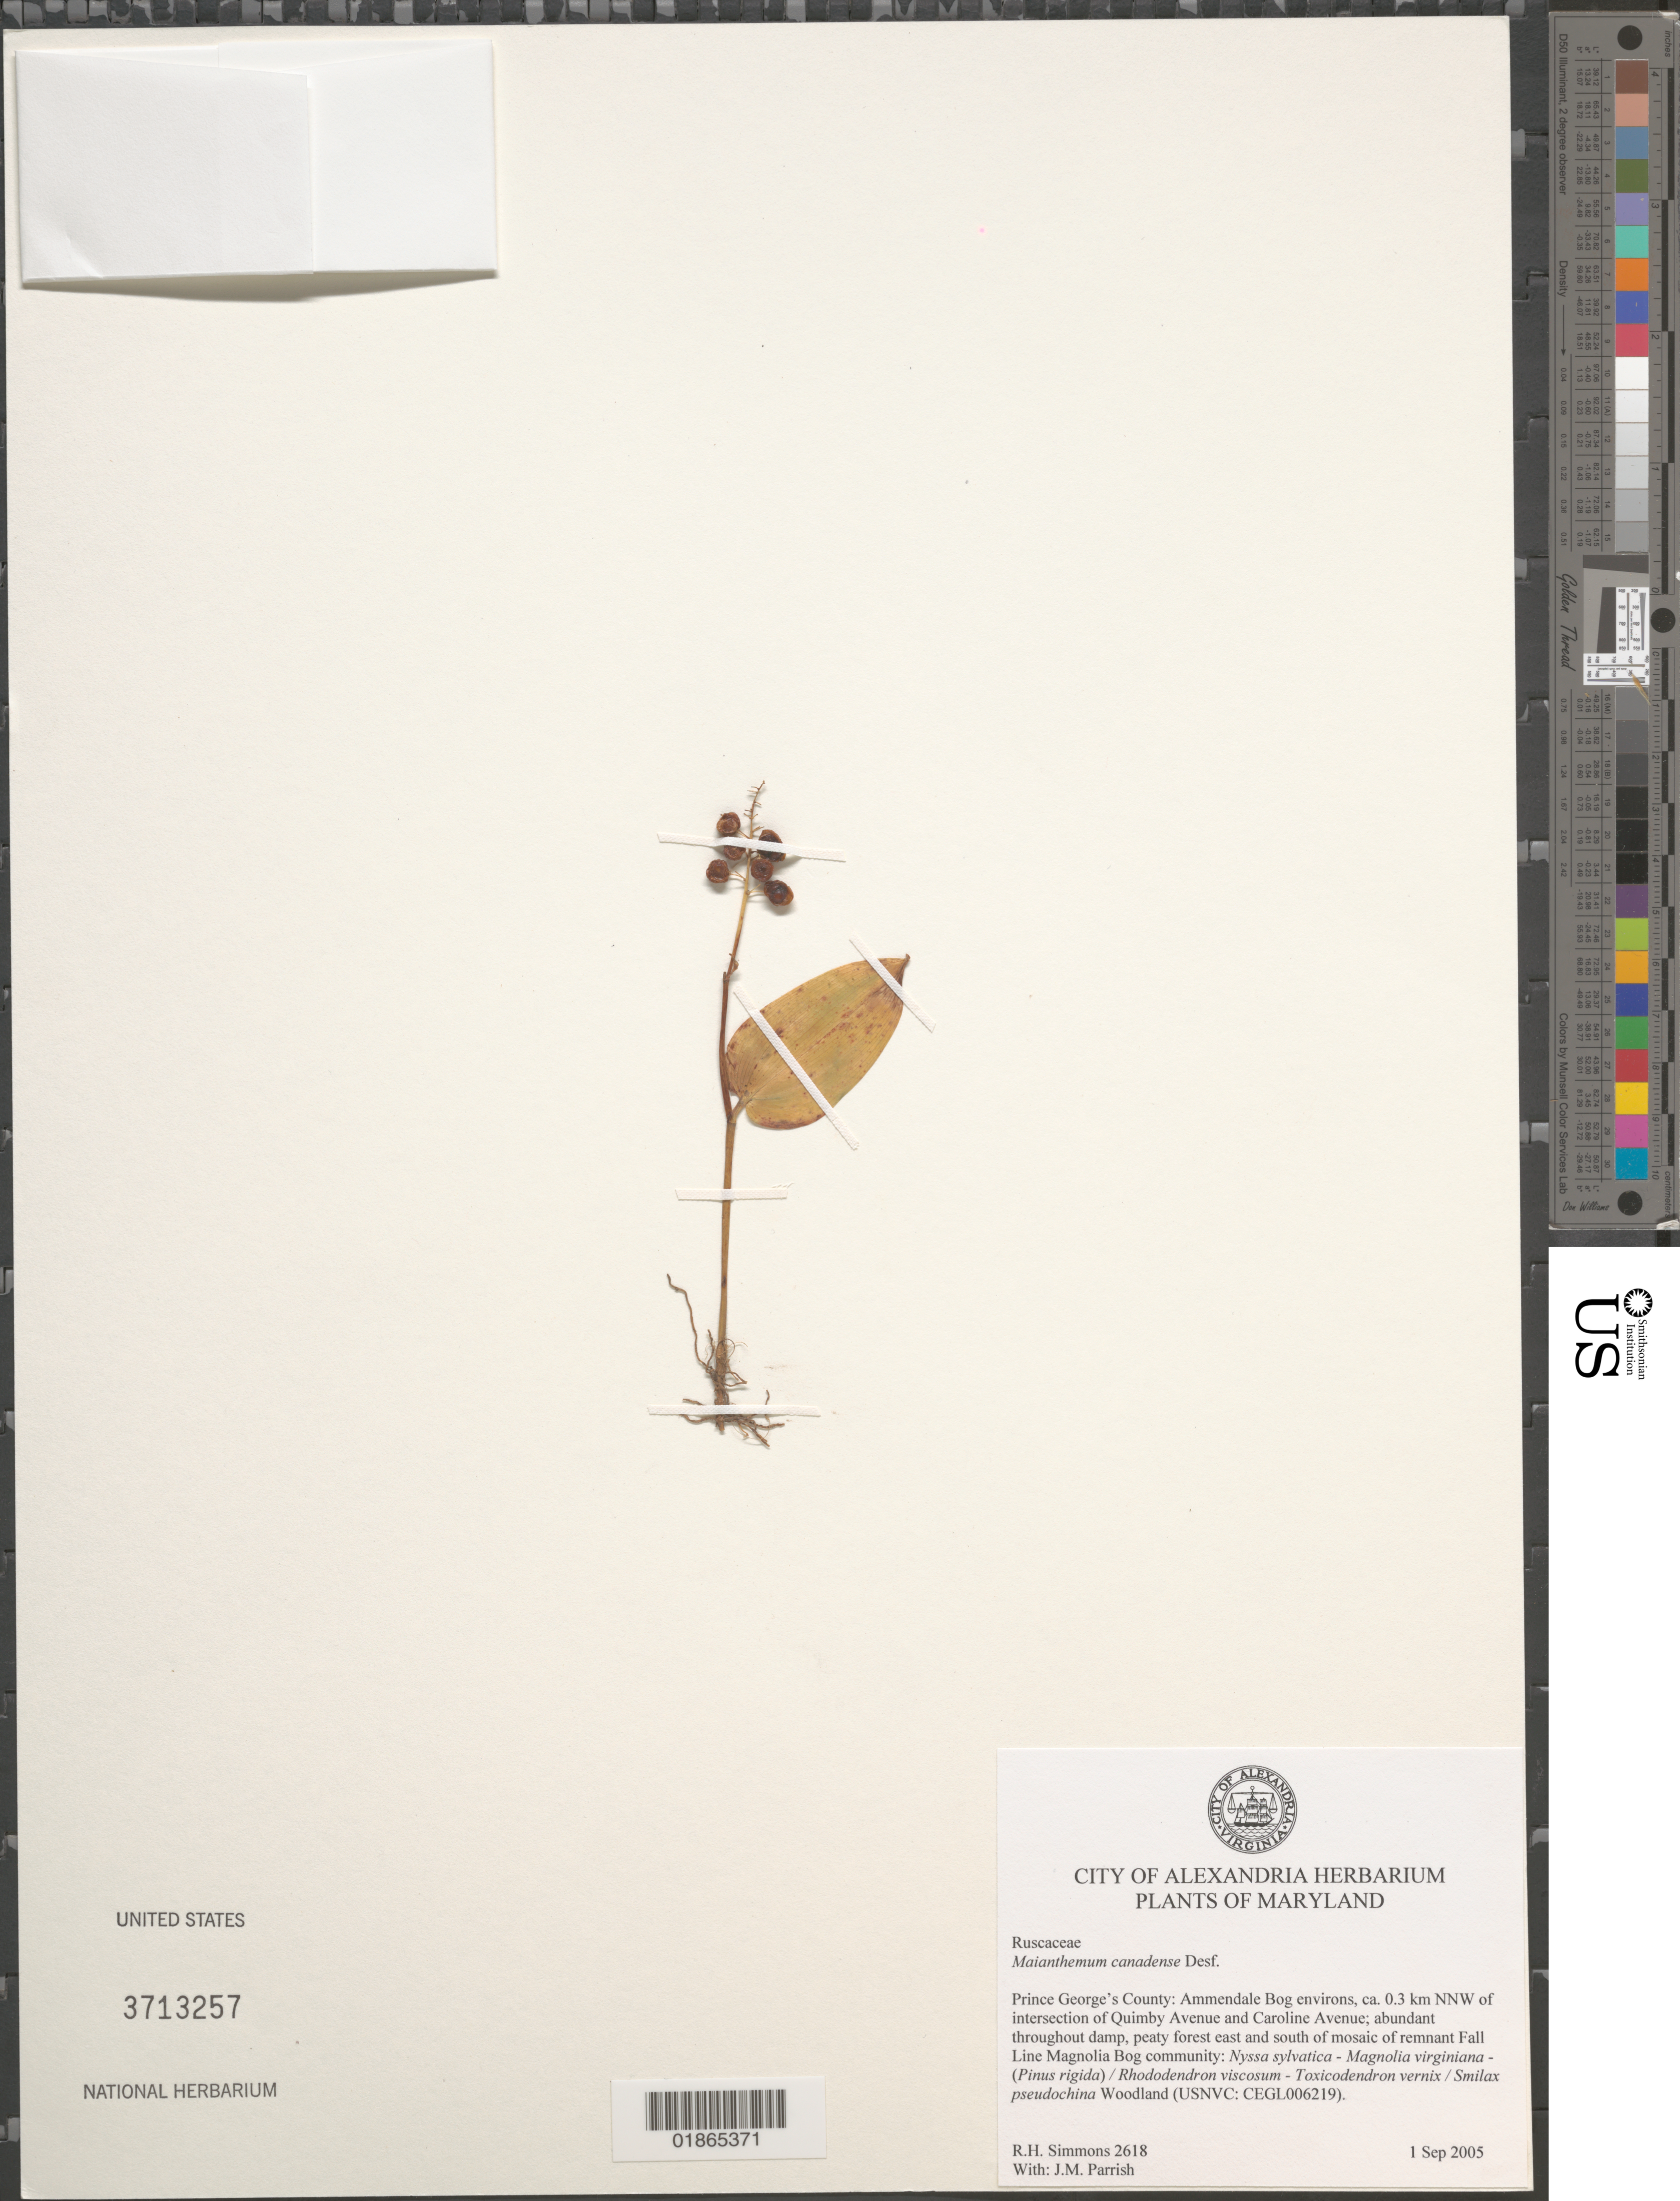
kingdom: Plantae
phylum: Tracheophyta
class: Liliopsida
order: Asparagales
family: Asparagaceae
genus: Maianthemum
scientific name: Maianthemum canadense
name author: Desf.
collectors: R. H. Simmons & J. Parrish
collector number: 2618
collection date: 2005-09-01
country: United States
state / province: Maryland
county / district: Prince George's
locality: Ammendale Bog environs, ca. 0.3 km NNW of intersection of Quimby Avenue and Caroline Avenue.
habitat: Abundant throughout damp, peaty forest east and south of mosaic of remnant Fall Line Magnolia Bog community.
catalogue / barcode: US 3713257